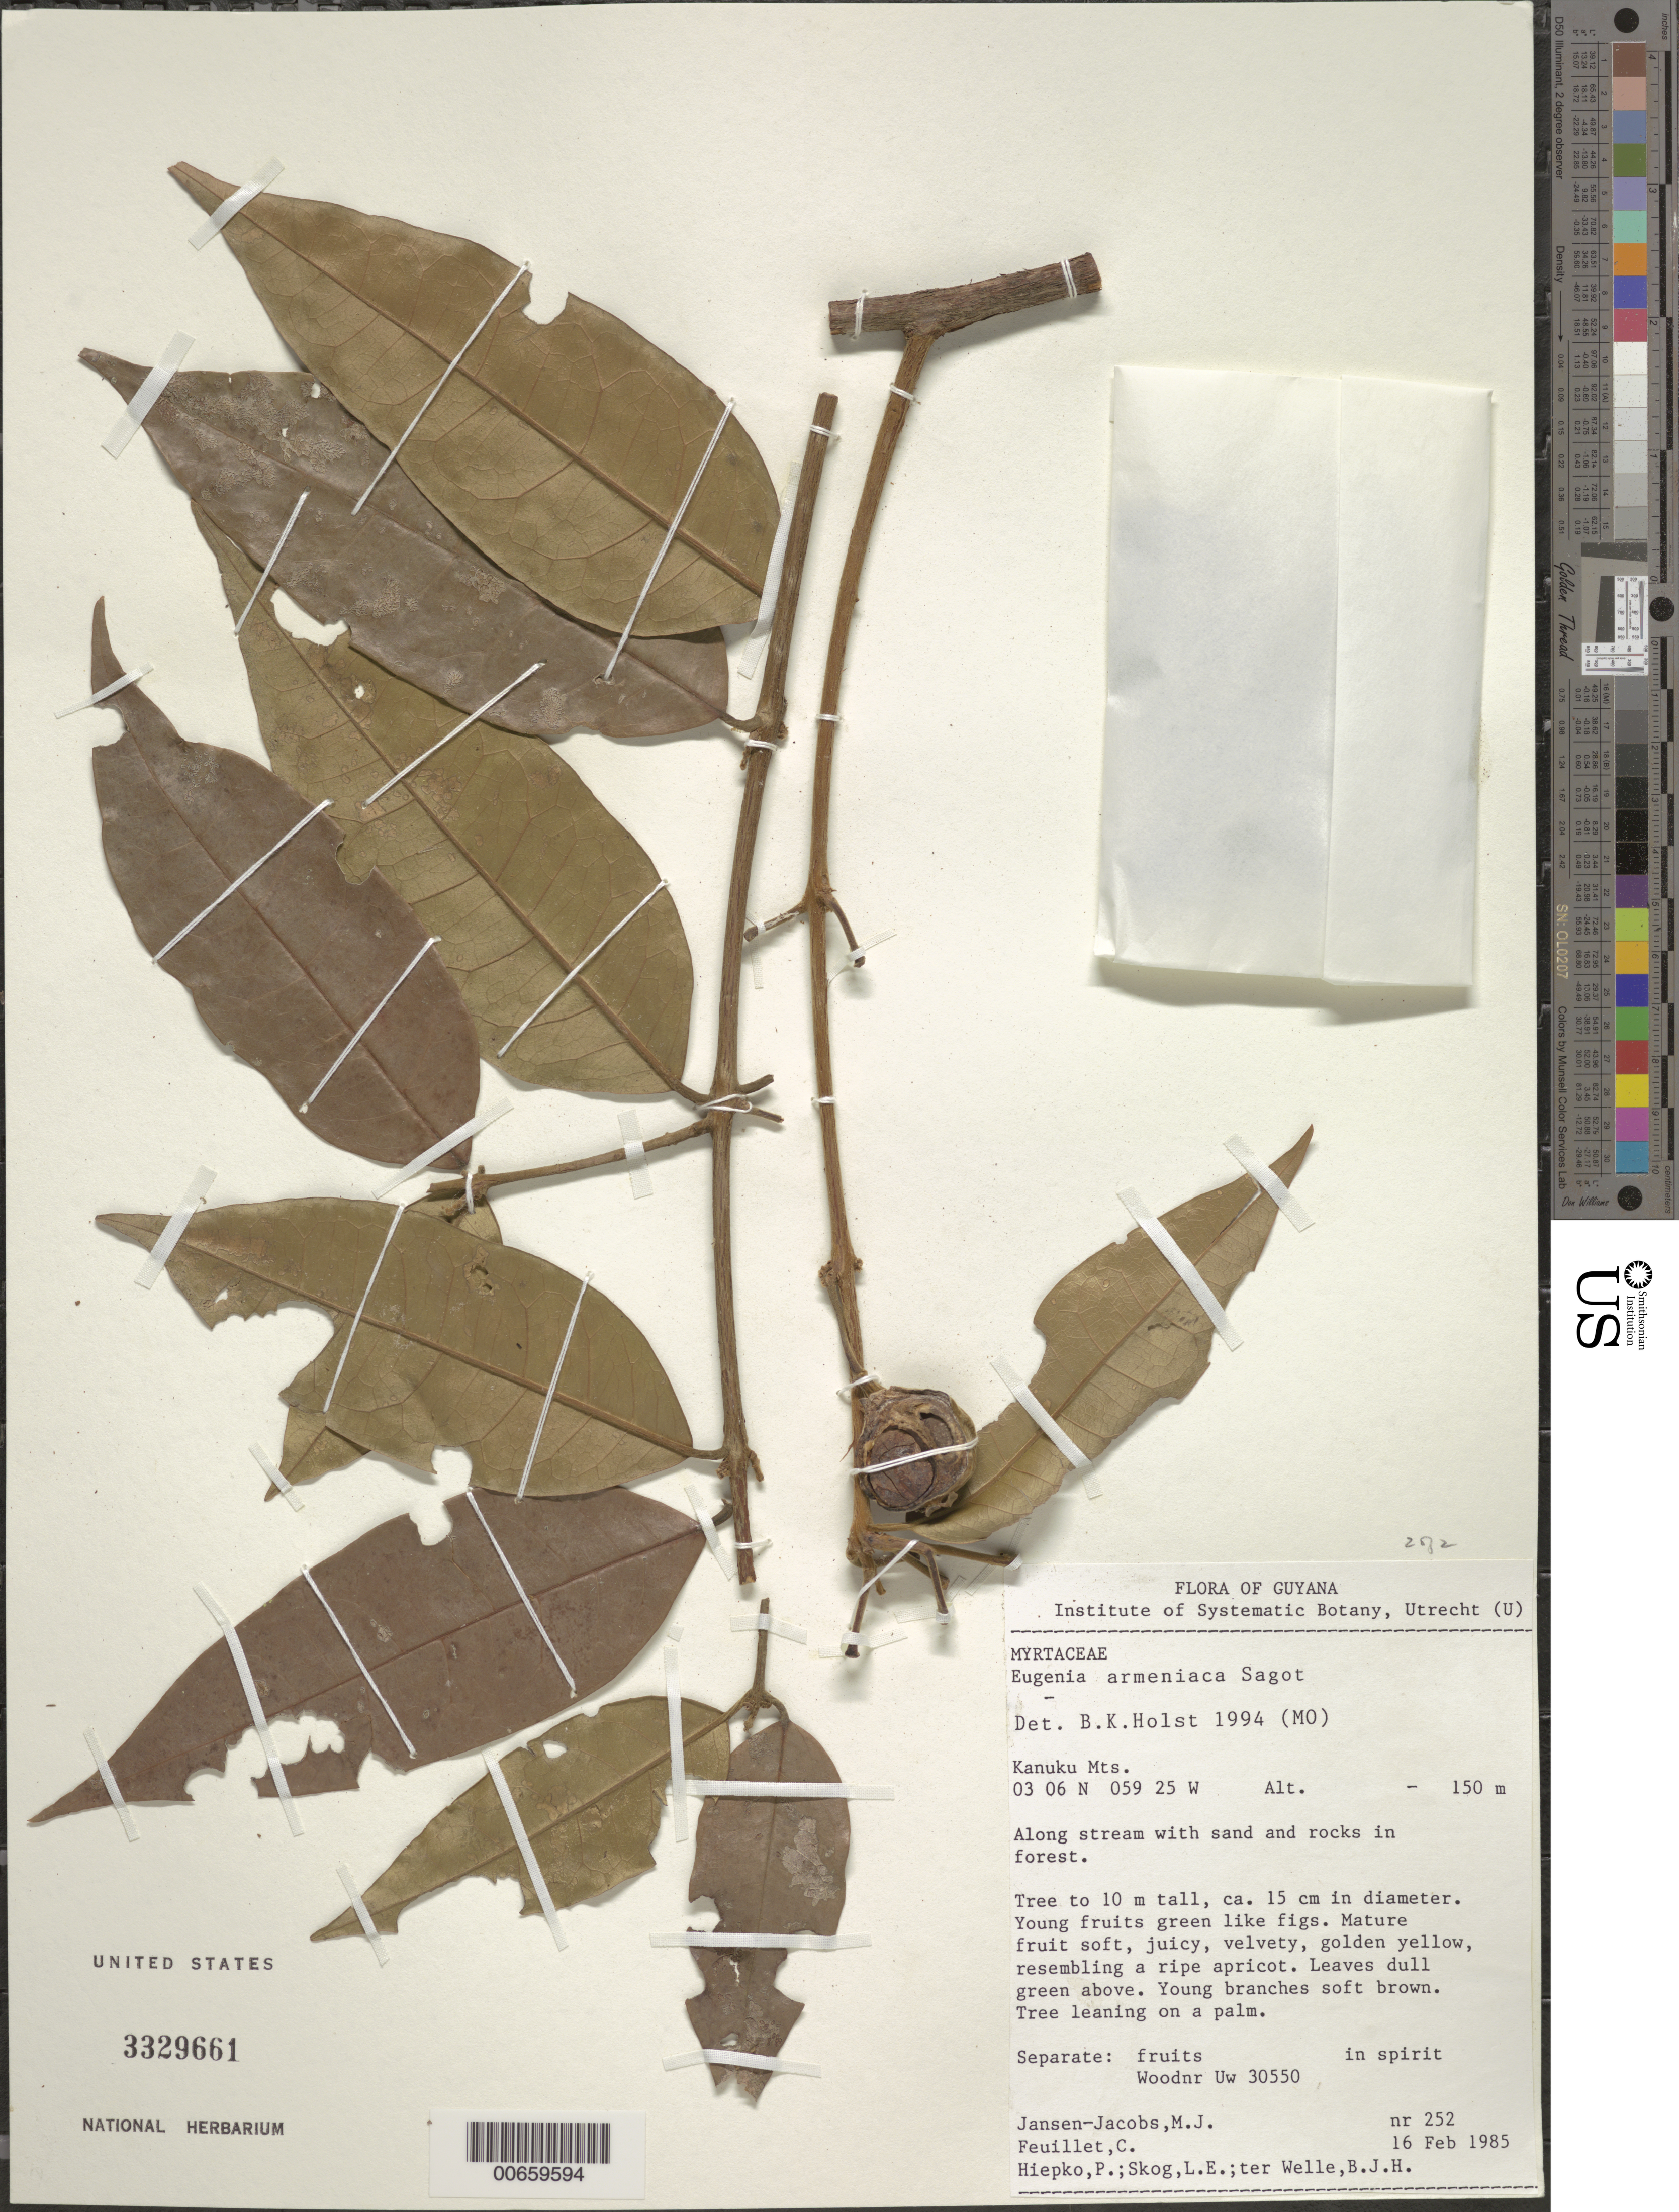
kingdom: Plantae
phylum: Tracheophyta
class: Magnoliopsida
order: Myrtales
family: Myrtaceae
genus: Eugenia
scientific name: Eugenia armeniaca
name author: Sagot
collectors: M. J. Jansen-Jacobs, C. Feuillet, P. H. Hiepko, L. E. Skog & B. Welle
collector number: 252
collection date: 1985-02-16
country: Guyana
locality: Kanuku Mts.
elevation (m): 150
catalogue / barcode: US 3329661